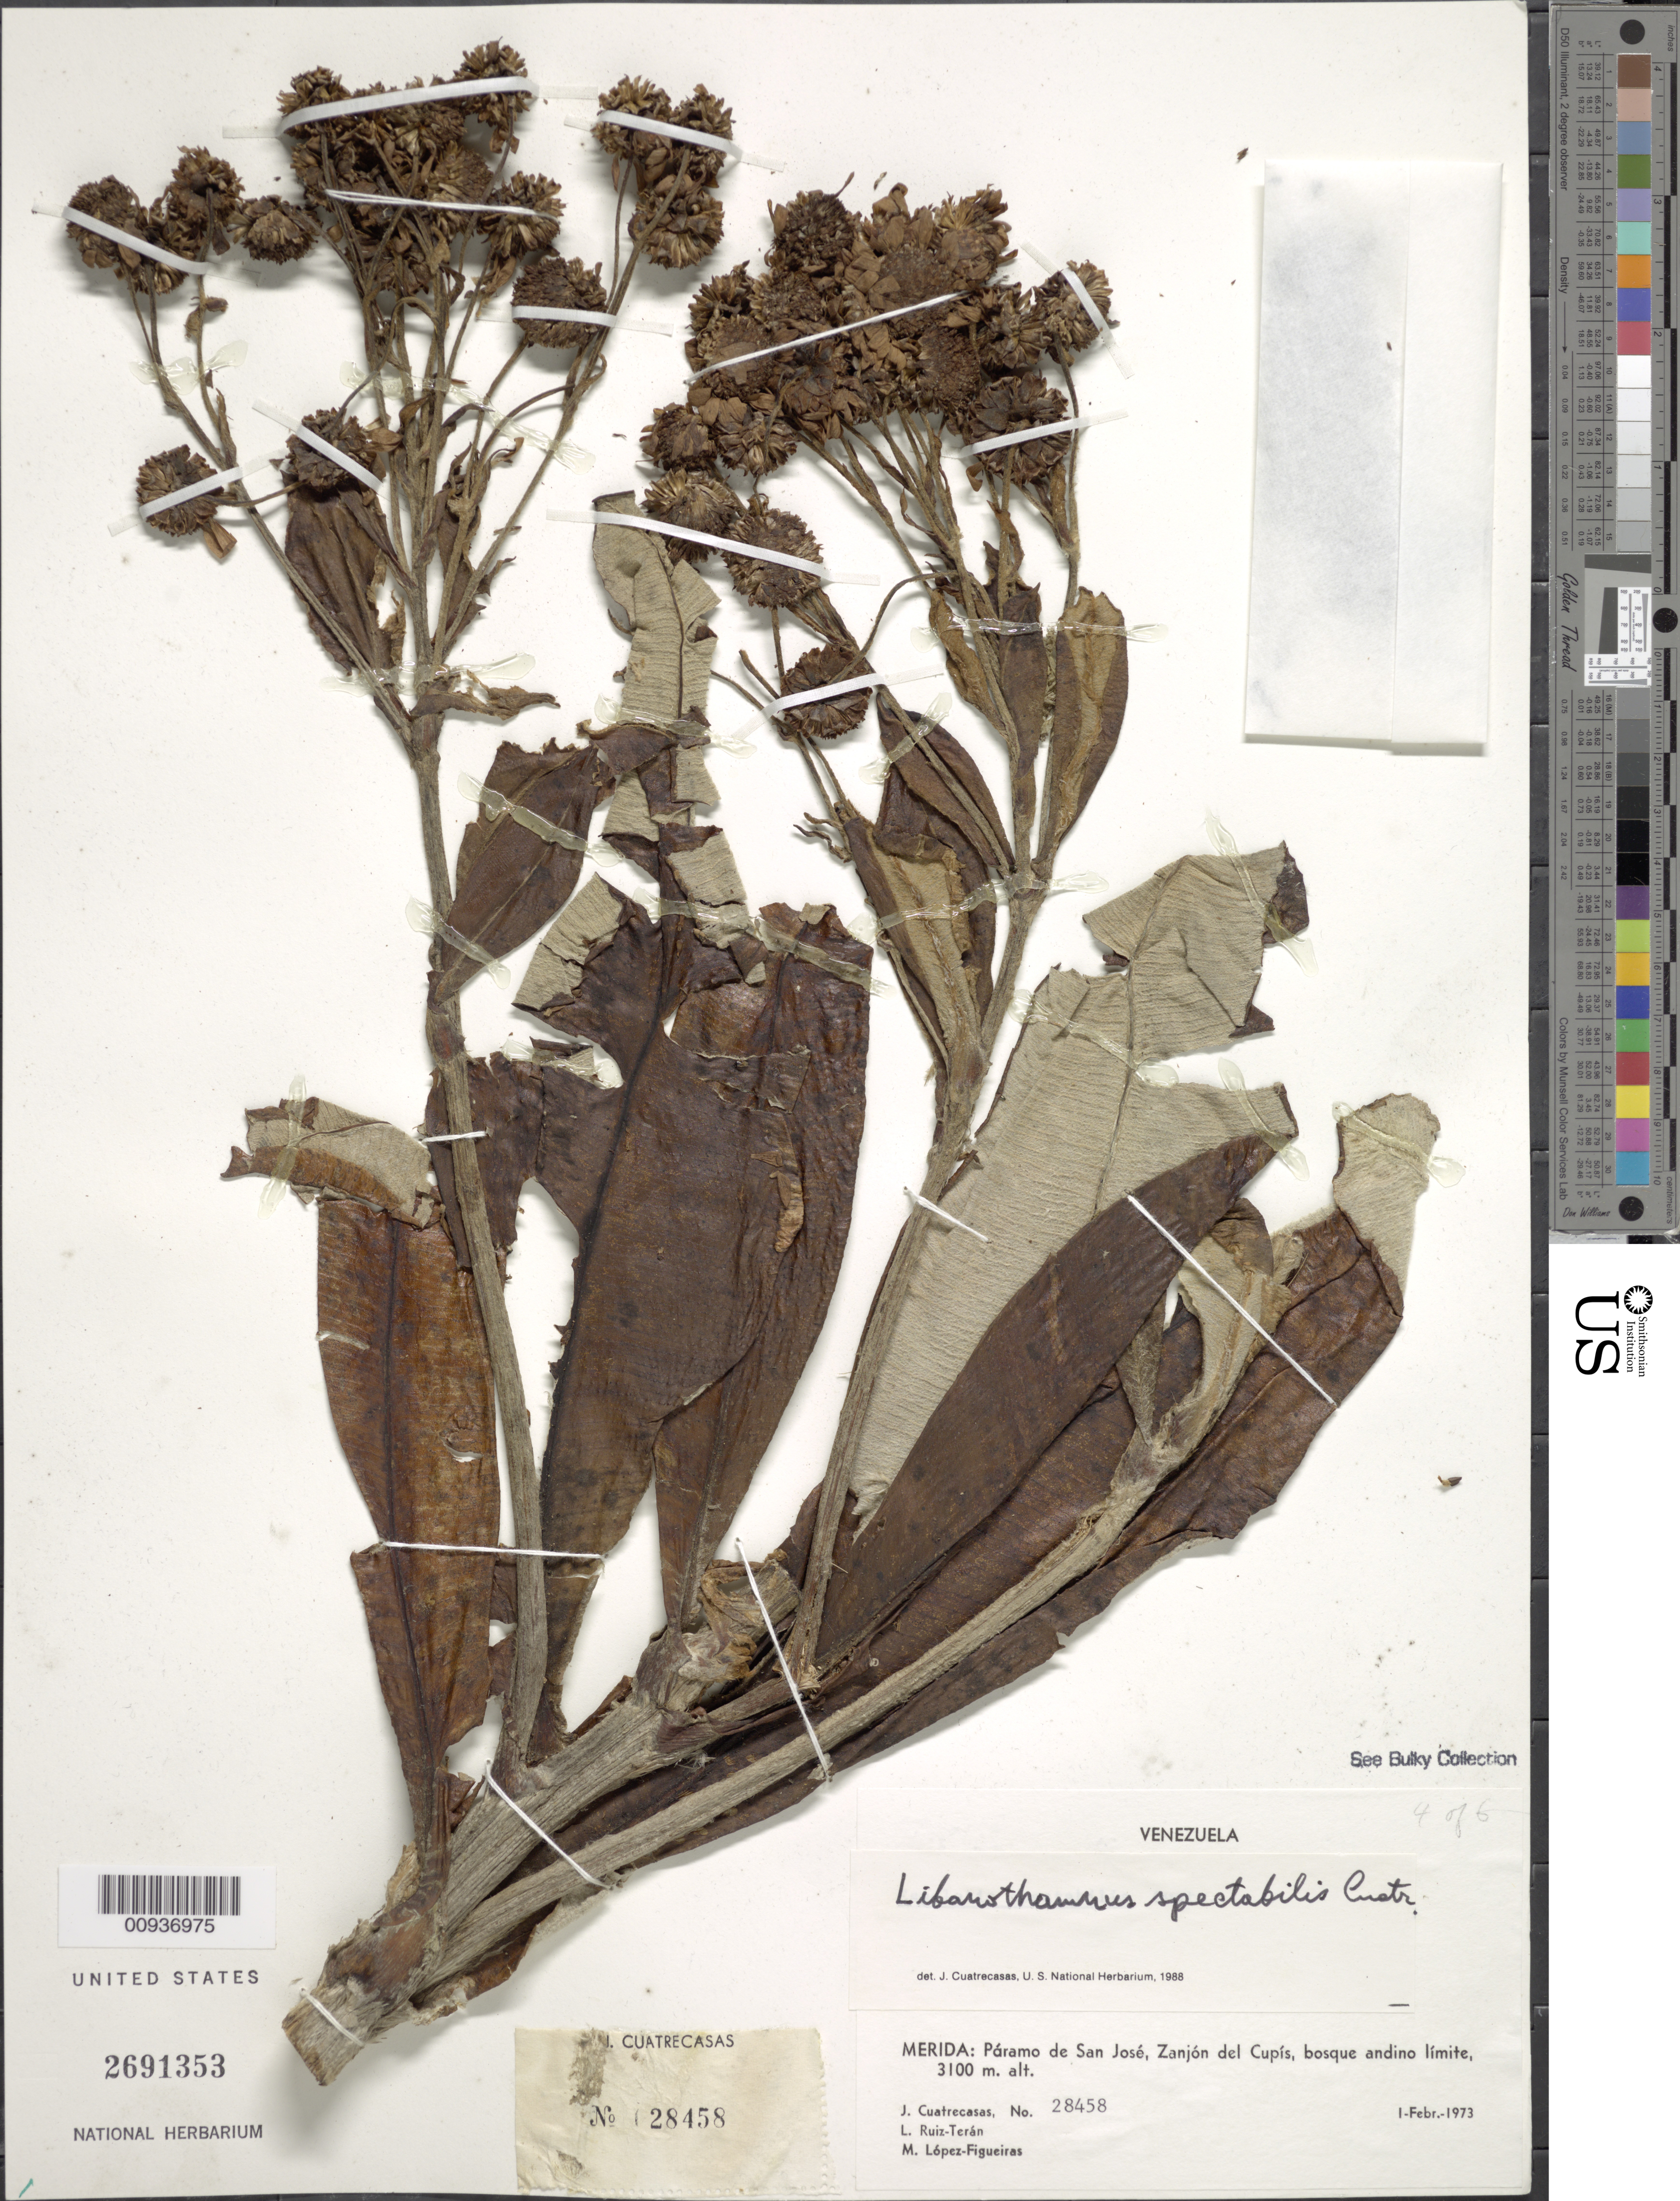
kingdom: Plantae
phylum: Tracheophyta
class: Magnoliopsida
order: Asterales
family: Asteraceae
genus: Libanothamnus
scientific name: Libanothamnus spectabilis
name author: (Cuatrec.) Cuatrec.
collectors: J. Cuatrecasas, L. E. Ruíz-Terán & M. López Figueiras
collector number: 28458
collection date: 1973-02-01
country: Venezuela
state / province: Mérida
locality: Paramo de San Jose, Zanjon del Cupis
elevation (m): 3100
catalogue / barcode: US 2691353